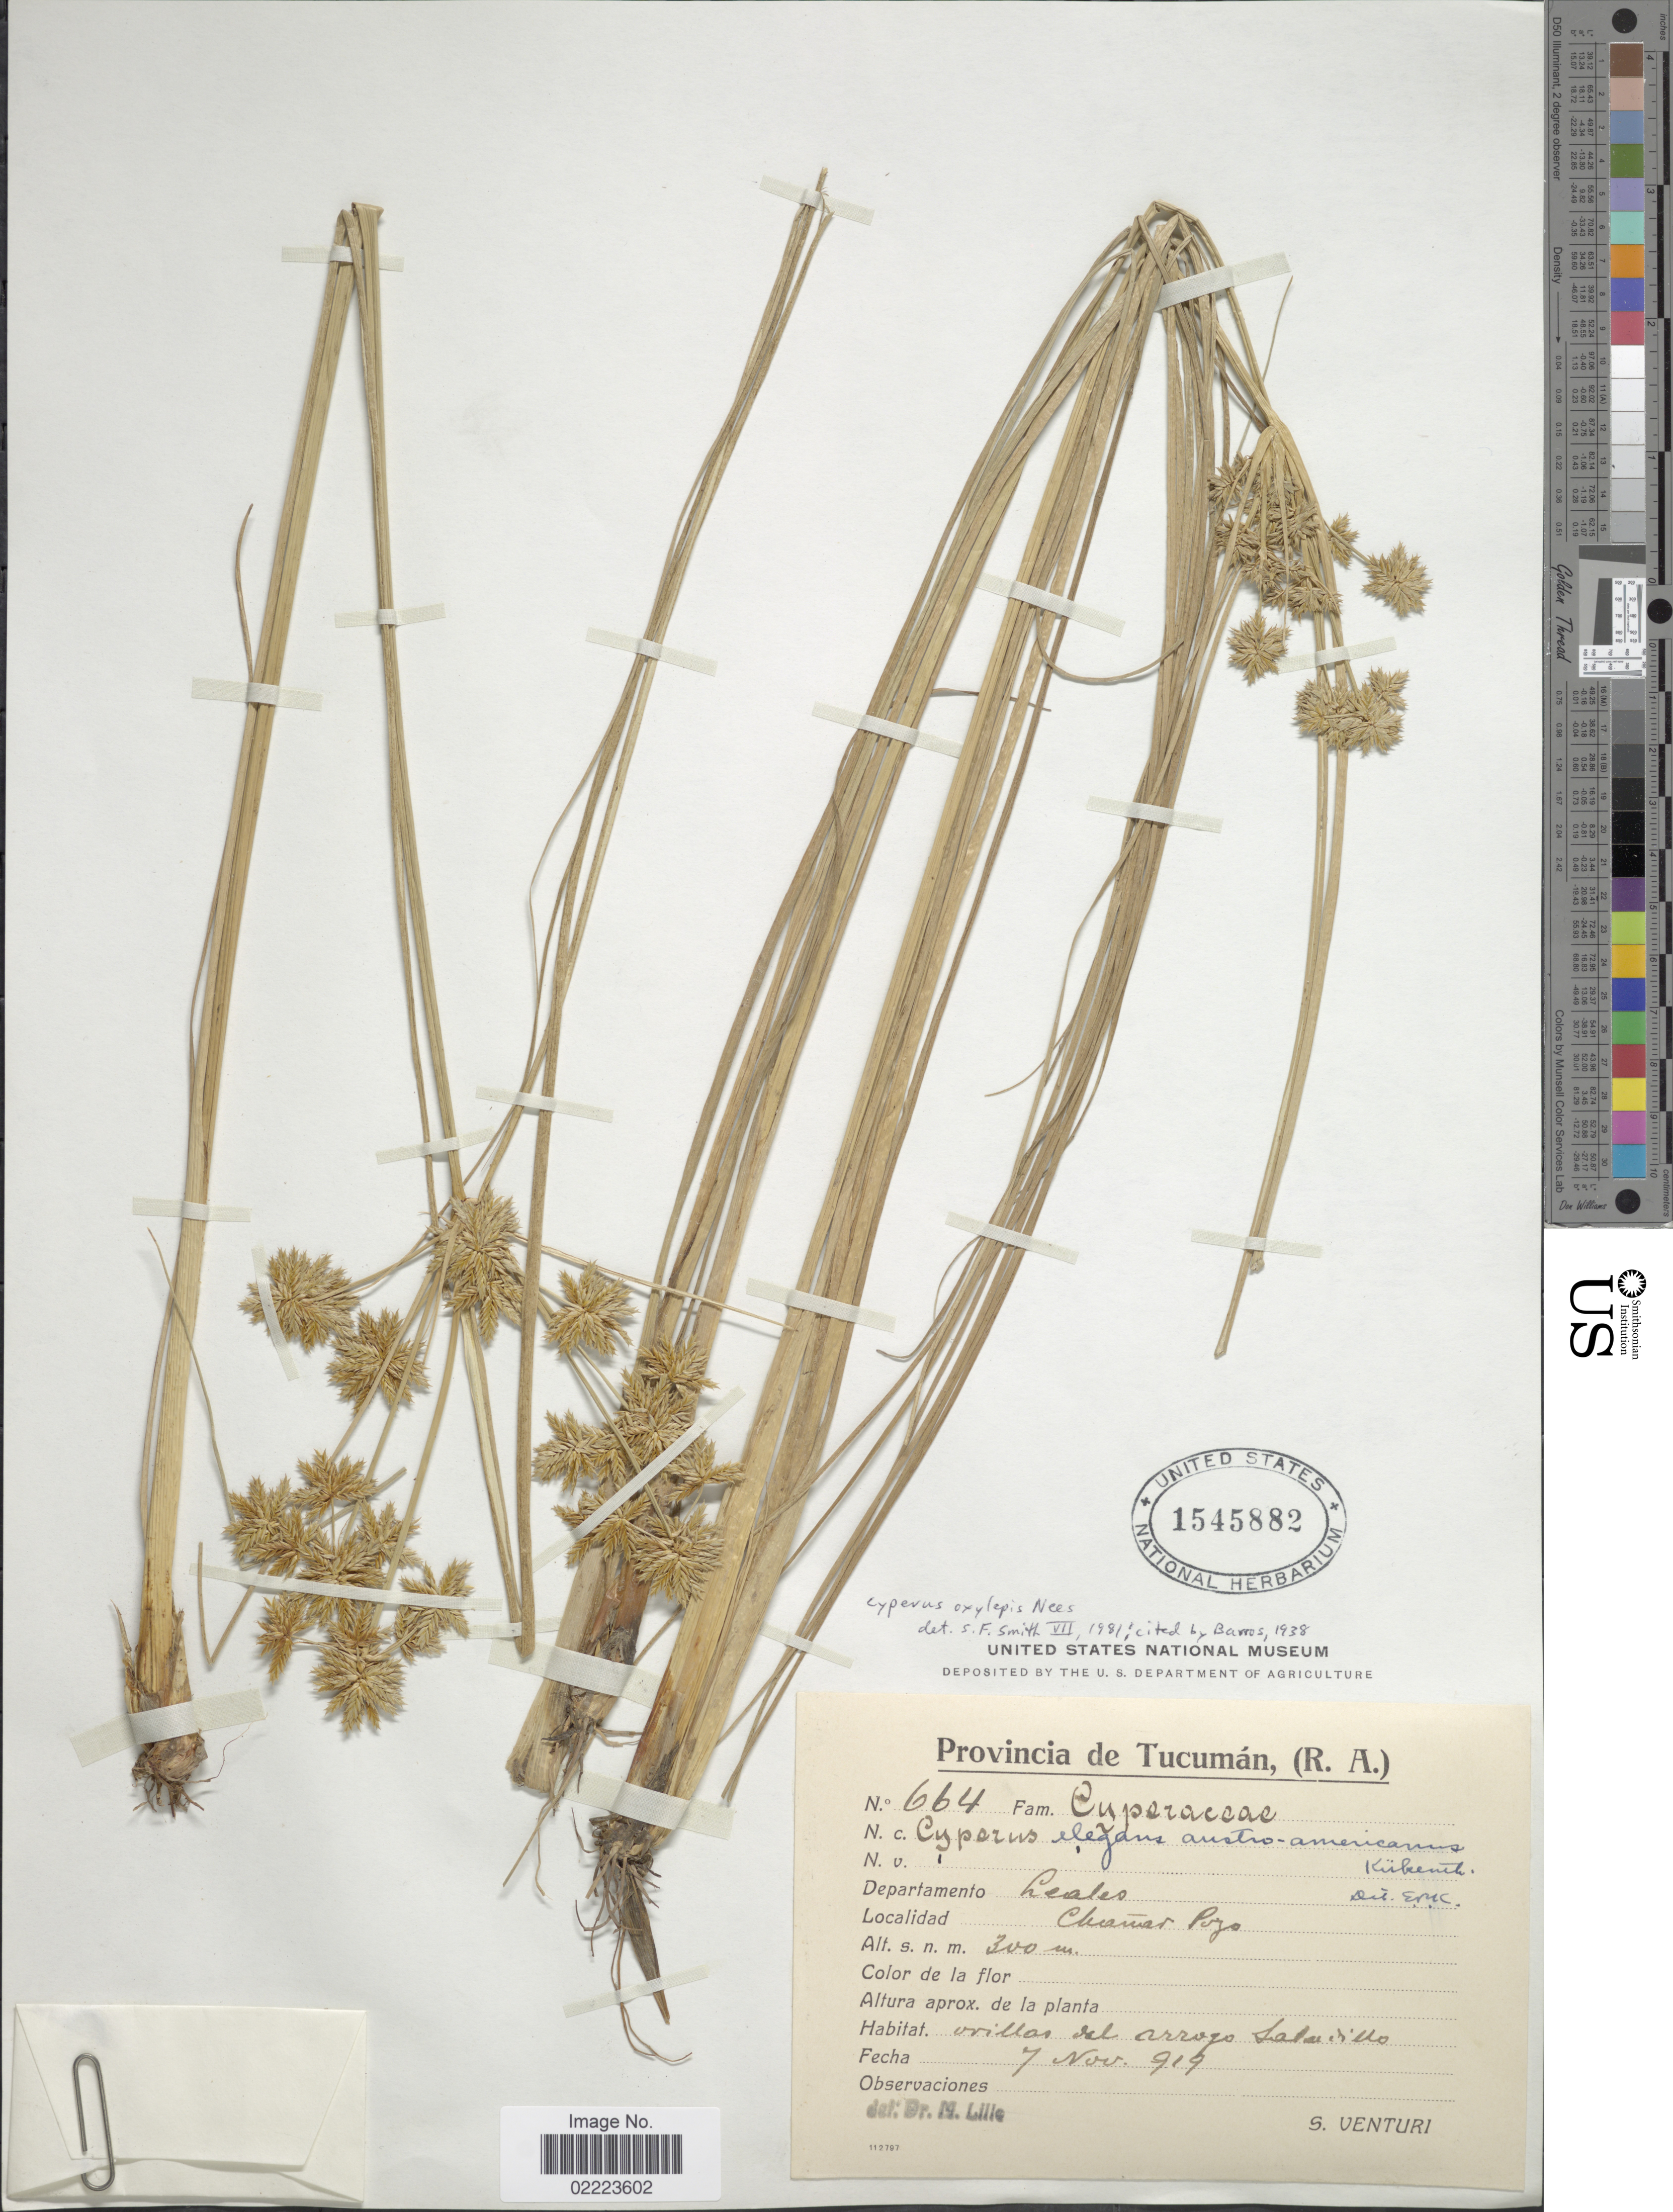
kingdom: Plantae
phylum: Tracheophyta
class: Liliopsida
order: Poales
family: Cyperaceae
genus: Cyperus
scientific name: Cyperus oxylepis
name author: Nees ex Steud.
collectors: S. Venturi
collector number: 664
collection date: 1919-11-07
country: Argentina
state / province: Tucuman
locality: (R.A.) Departamento Leales. Chañar Pozo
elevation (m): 300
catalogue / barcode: US 1545882